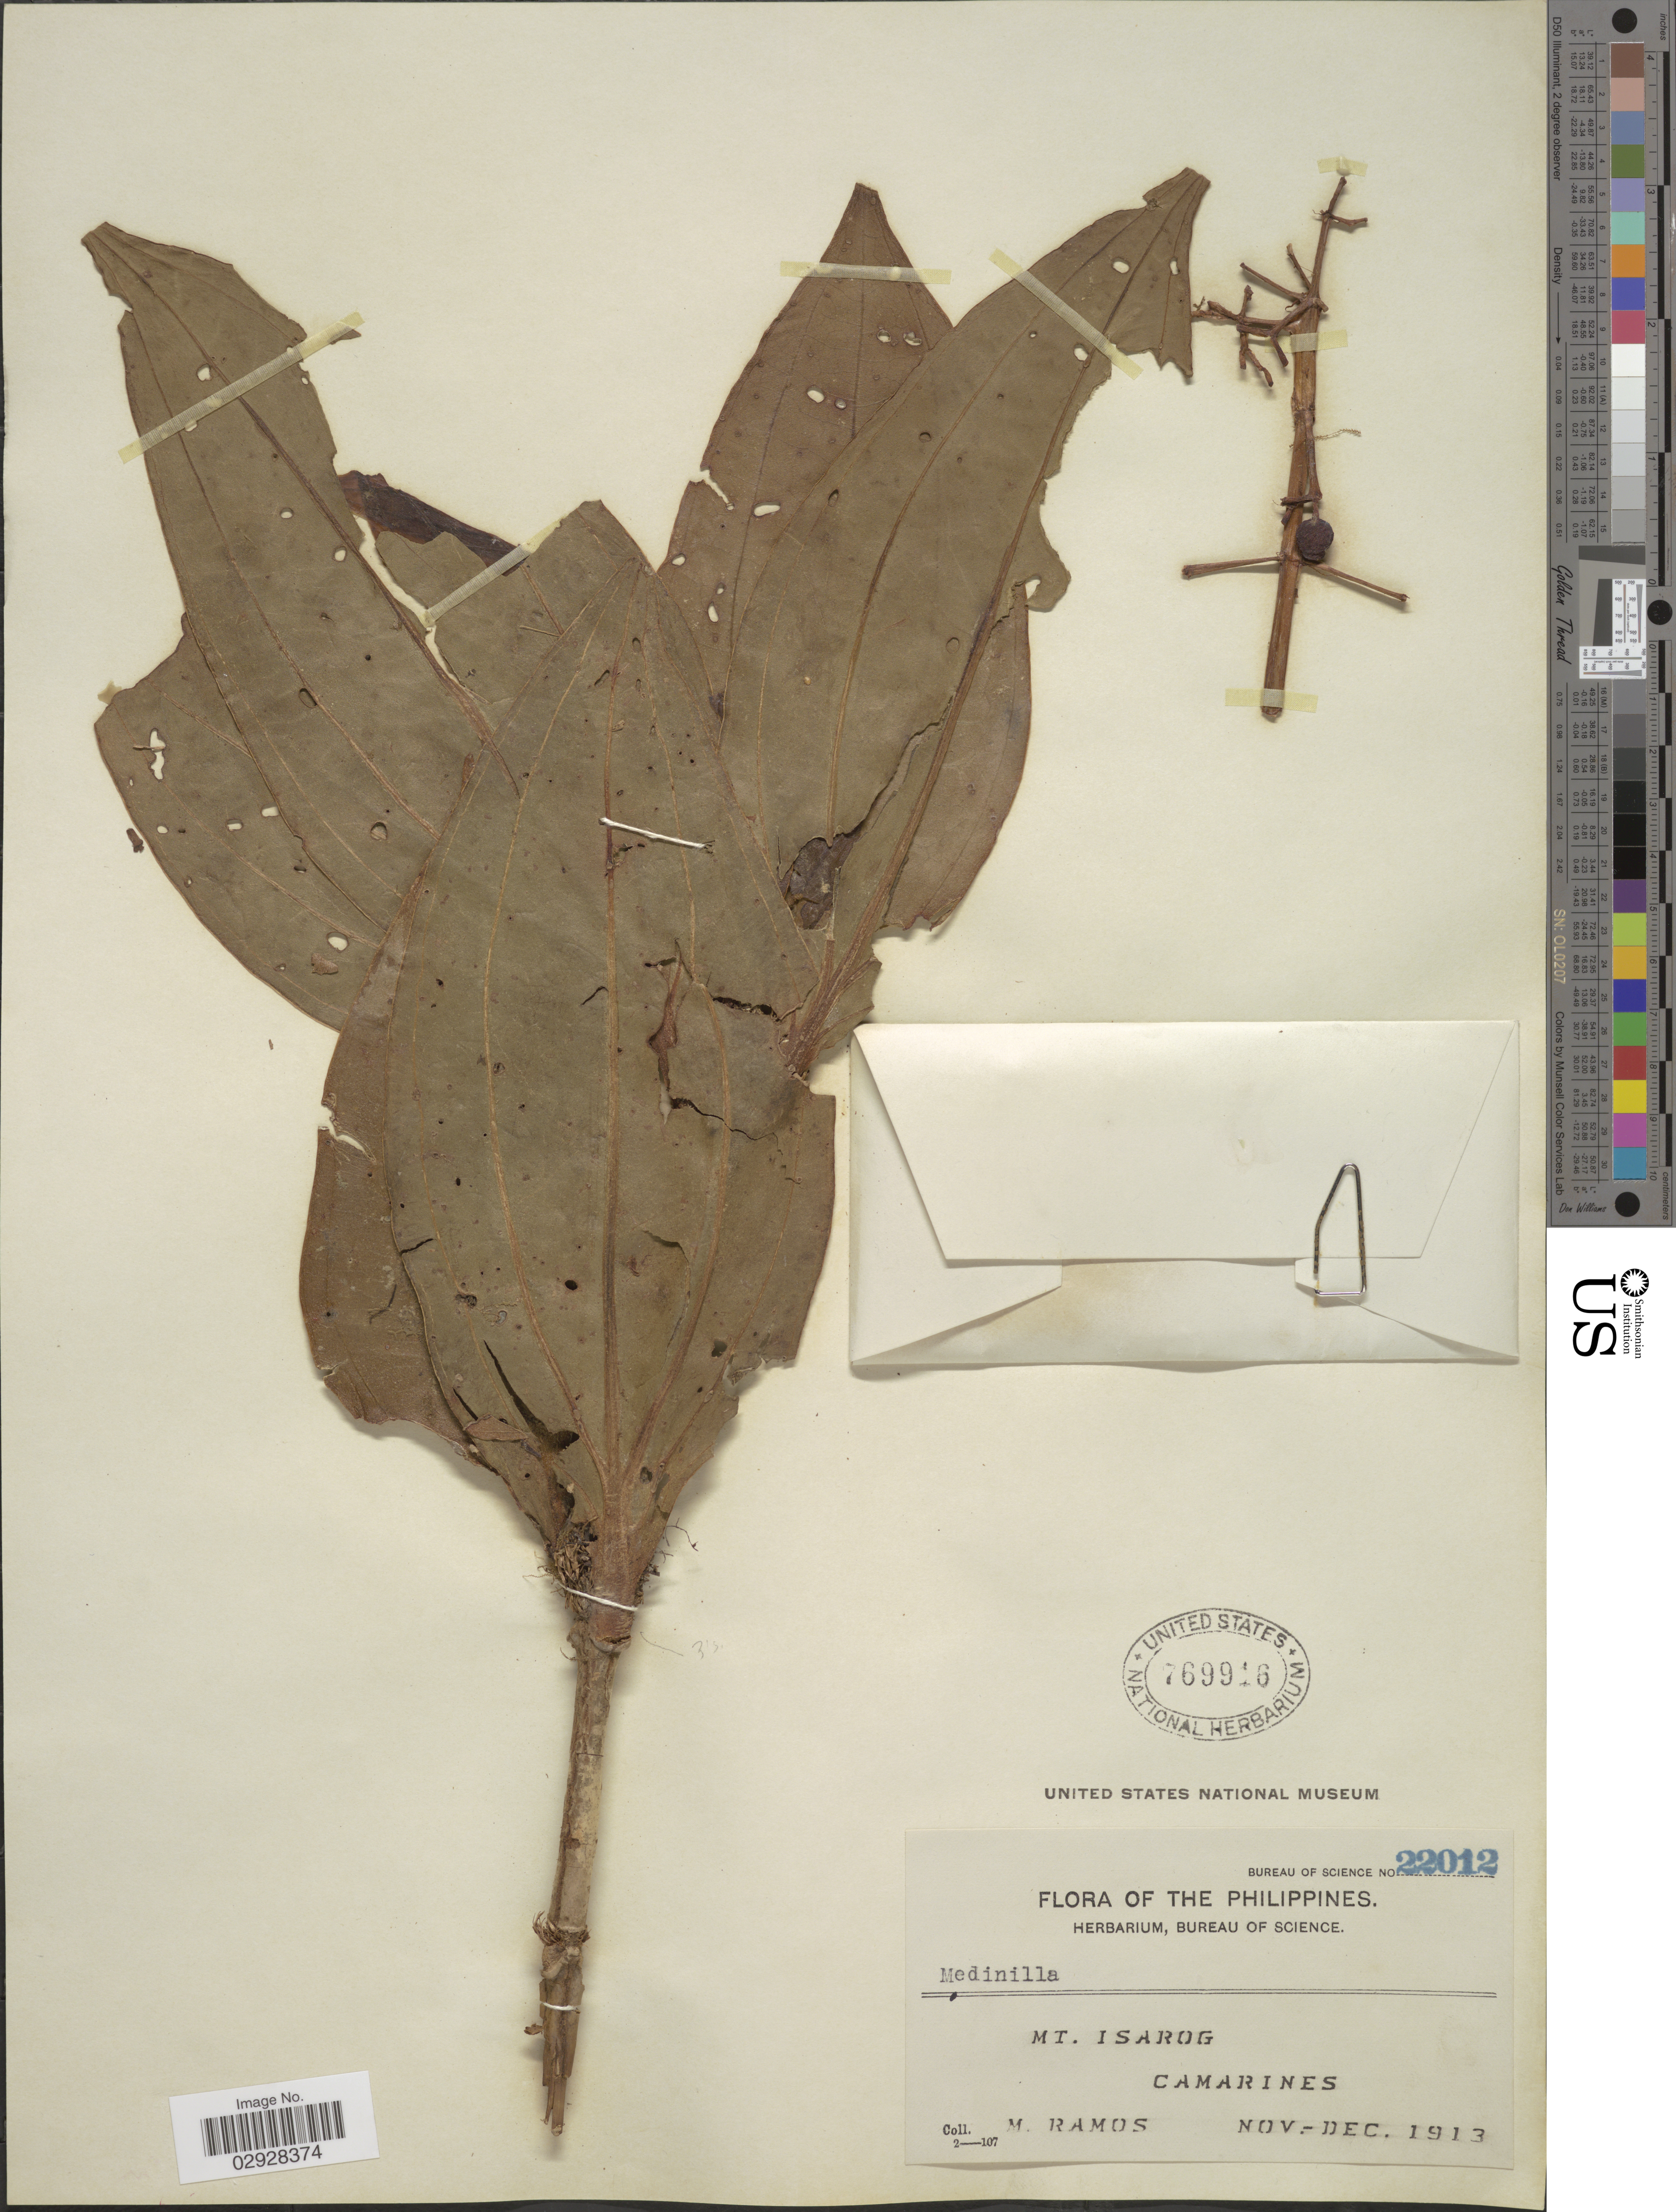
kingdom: Plantae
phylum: Tracheophyta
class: Magnoliopsida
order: Myrtales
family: Melastomataceae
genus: Medinilla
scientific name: Medinilla sp.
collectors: M. Ramos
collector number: Bureau of Science 22012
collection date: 1913-11/1913-12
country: Philippines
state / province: Bicol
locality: Mt. Isarog, Camarines.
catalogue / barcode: US 769916